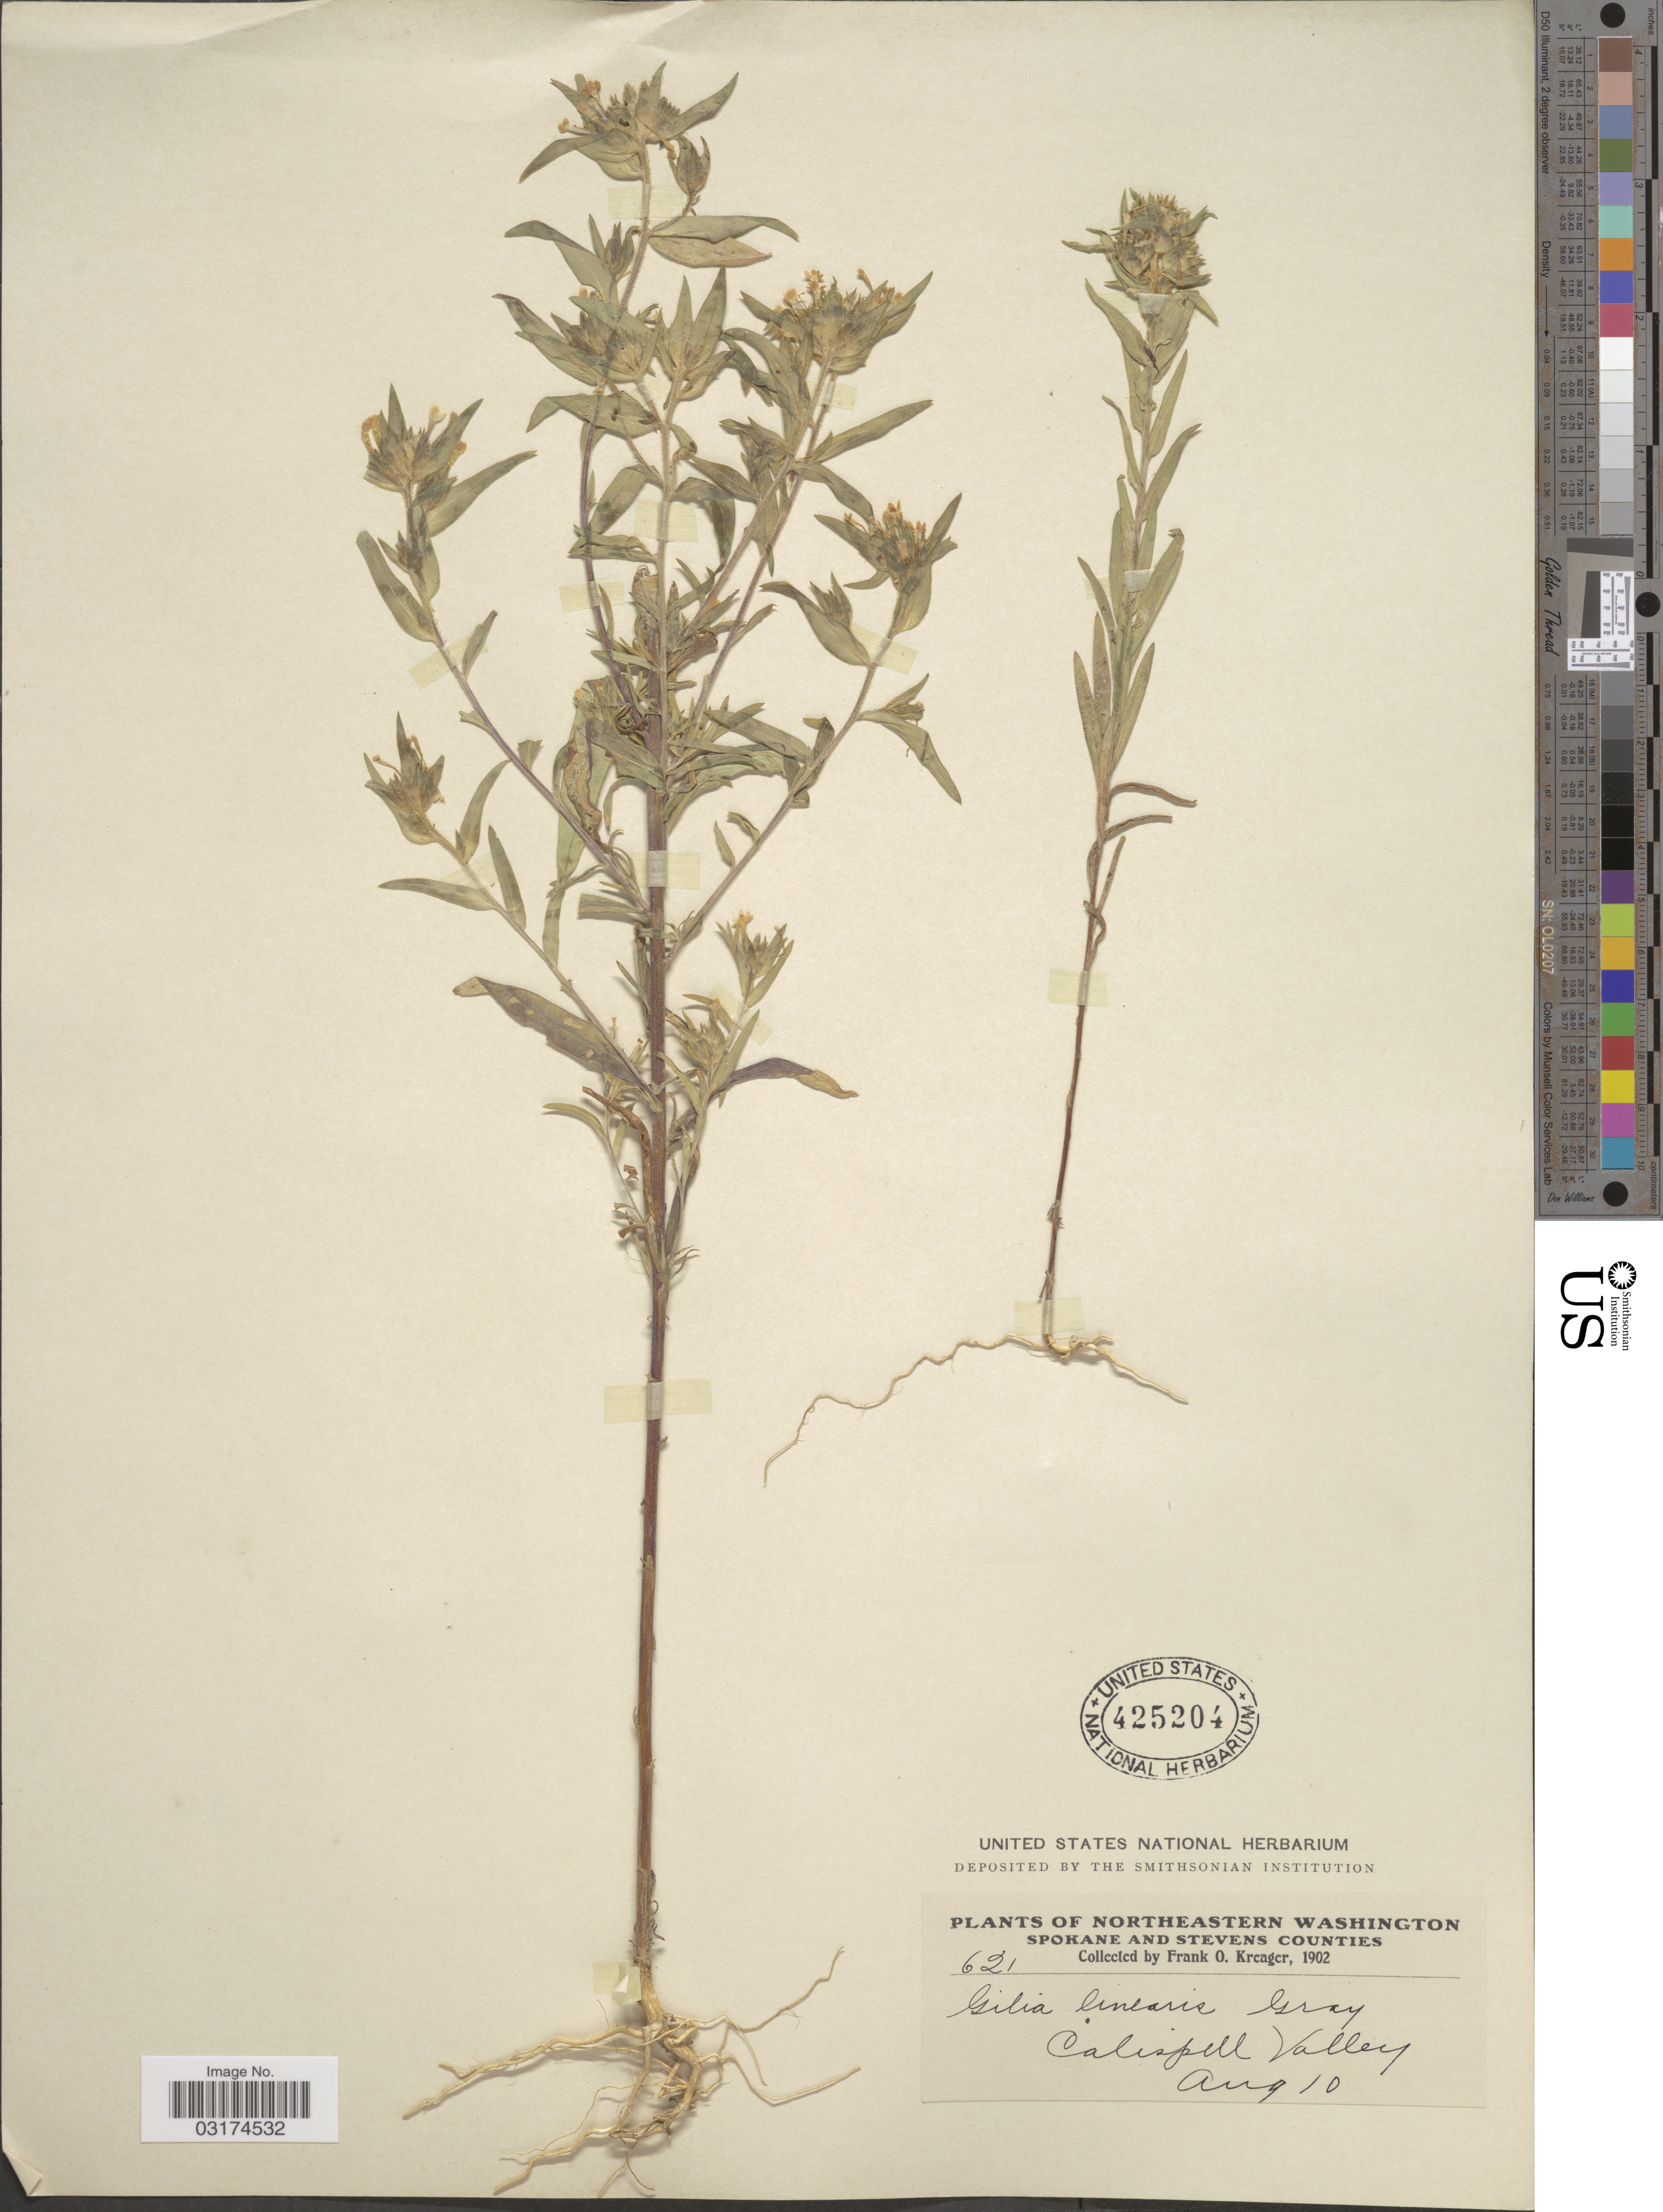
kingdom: Plantae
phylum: Tracheophyta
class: Magnoliopsida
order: Ericales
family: Polemoniaceae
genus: Collomia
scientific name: Collomia linearis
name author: Nutt.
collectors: F. Kreager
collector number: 621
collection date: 1902-08-10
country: United States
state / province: Washington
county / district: Spokane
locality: Calispell Valley. Northeastern Washington. Spokane and Stevens County.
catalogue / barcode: US 425204